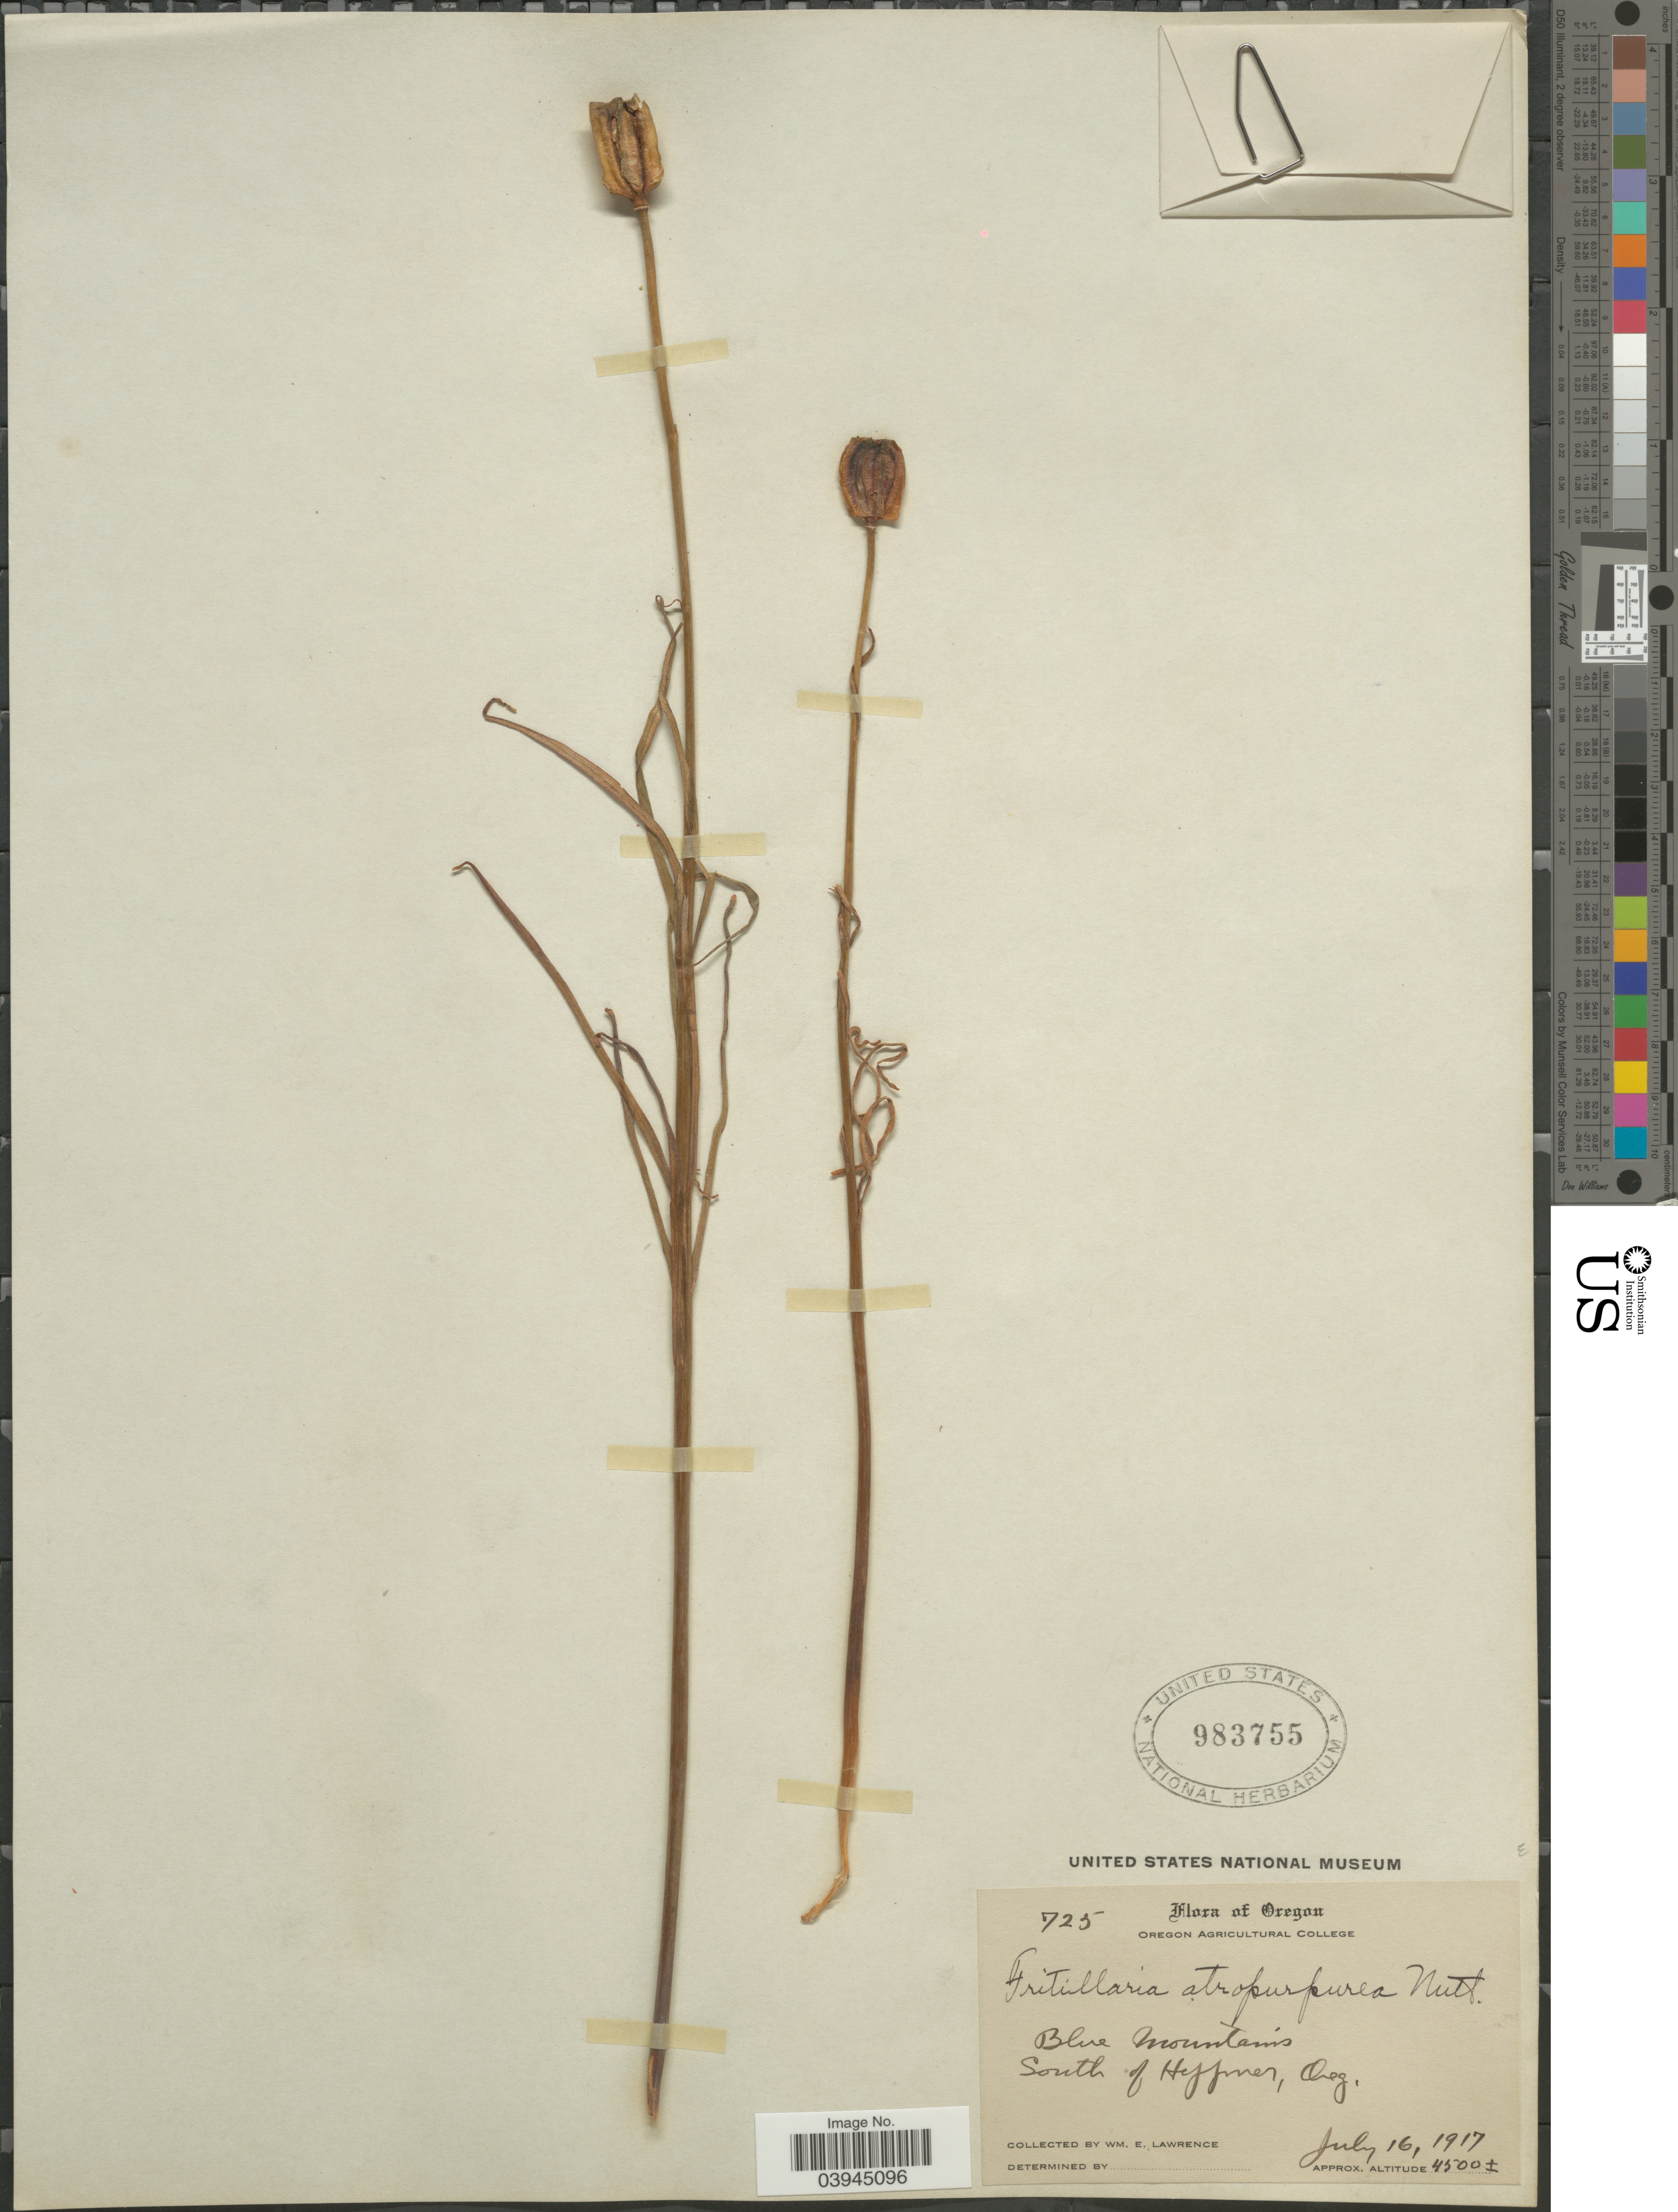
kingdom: Plantae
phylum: Tracheophyta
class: Liliopsida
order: Liliales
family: Liliaceae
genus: Fritillaria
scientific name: Fritillaria atropurpurea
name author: Nutt.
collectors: W. Lawrence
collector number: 725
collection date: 1917-07-16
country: United States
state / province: Oregon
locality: Blue Mountains. South of Heffner.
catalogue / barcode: US 983755